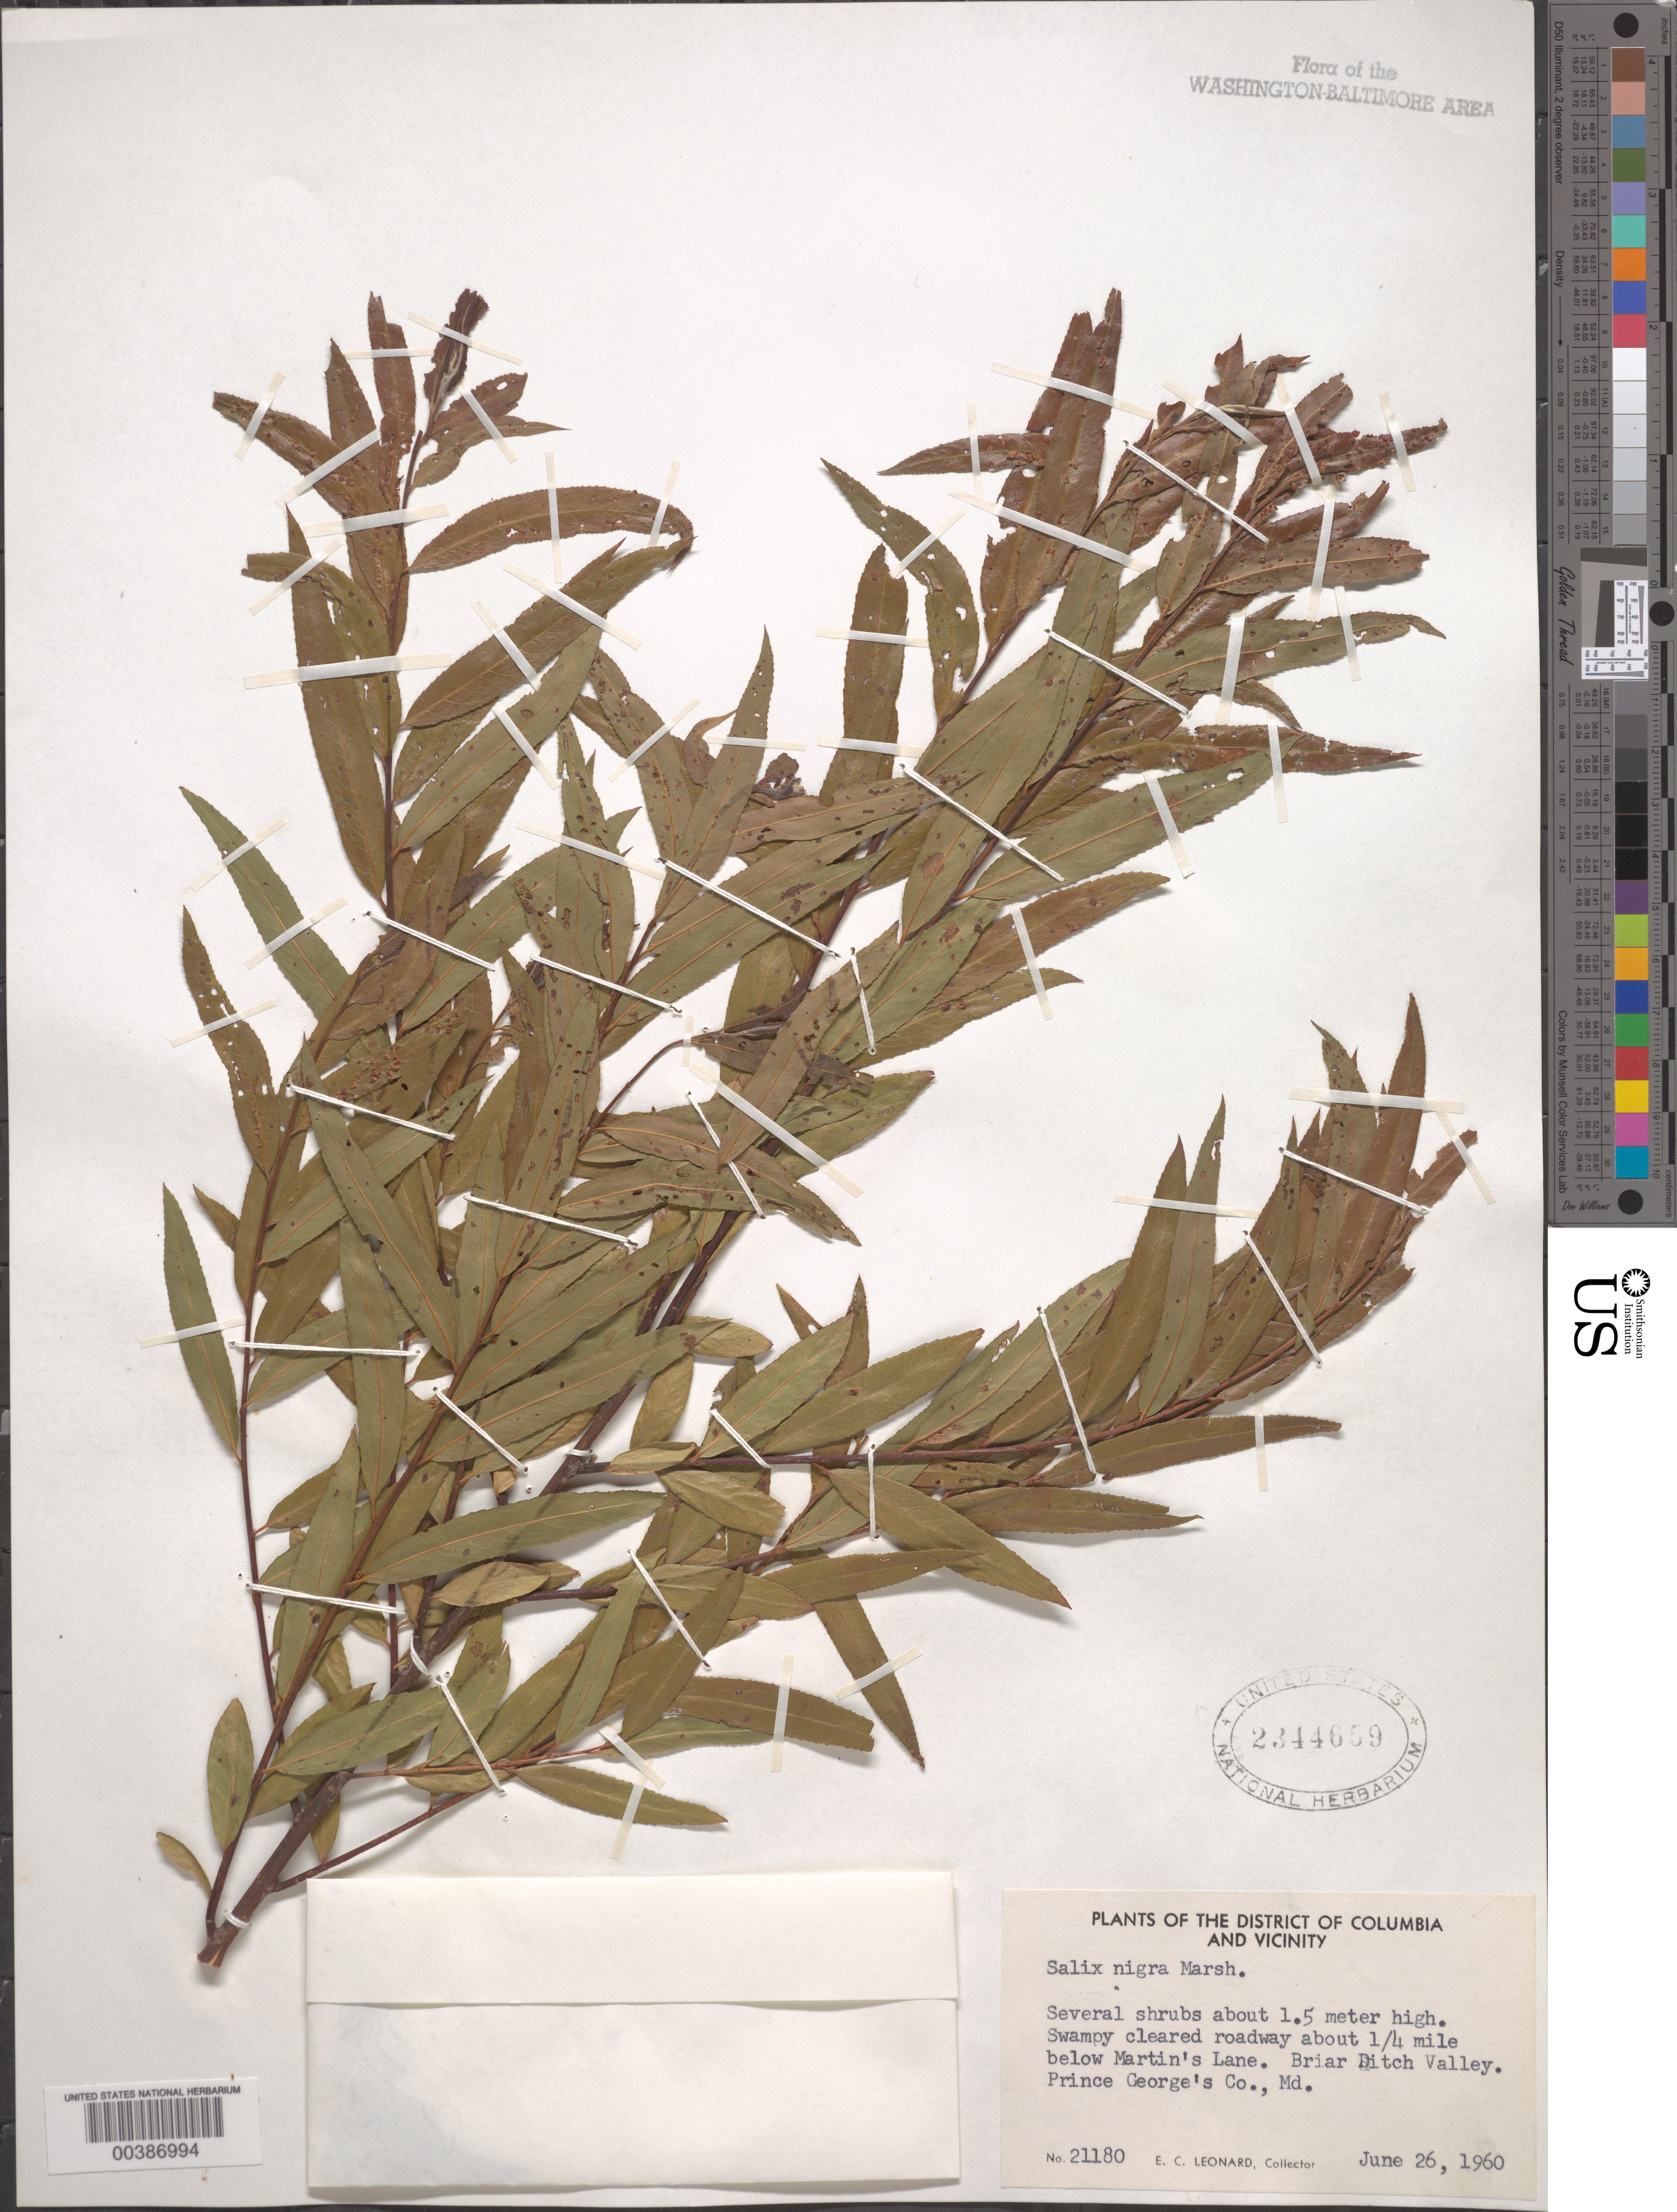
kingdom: Plantae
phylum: Tracheophyta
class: Magnoliopsida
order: Malpighiales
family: Salicaceae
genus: Salix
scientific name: Salix nigra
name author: Marshall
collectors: E. C. Leonard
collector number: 21180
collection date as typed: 26 Jun 1960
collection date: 1960-06-26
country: United States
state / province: Maryland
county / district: Prince George's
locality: Below Martins Lane, Briar Ditch Valley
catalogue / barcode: US 2344659